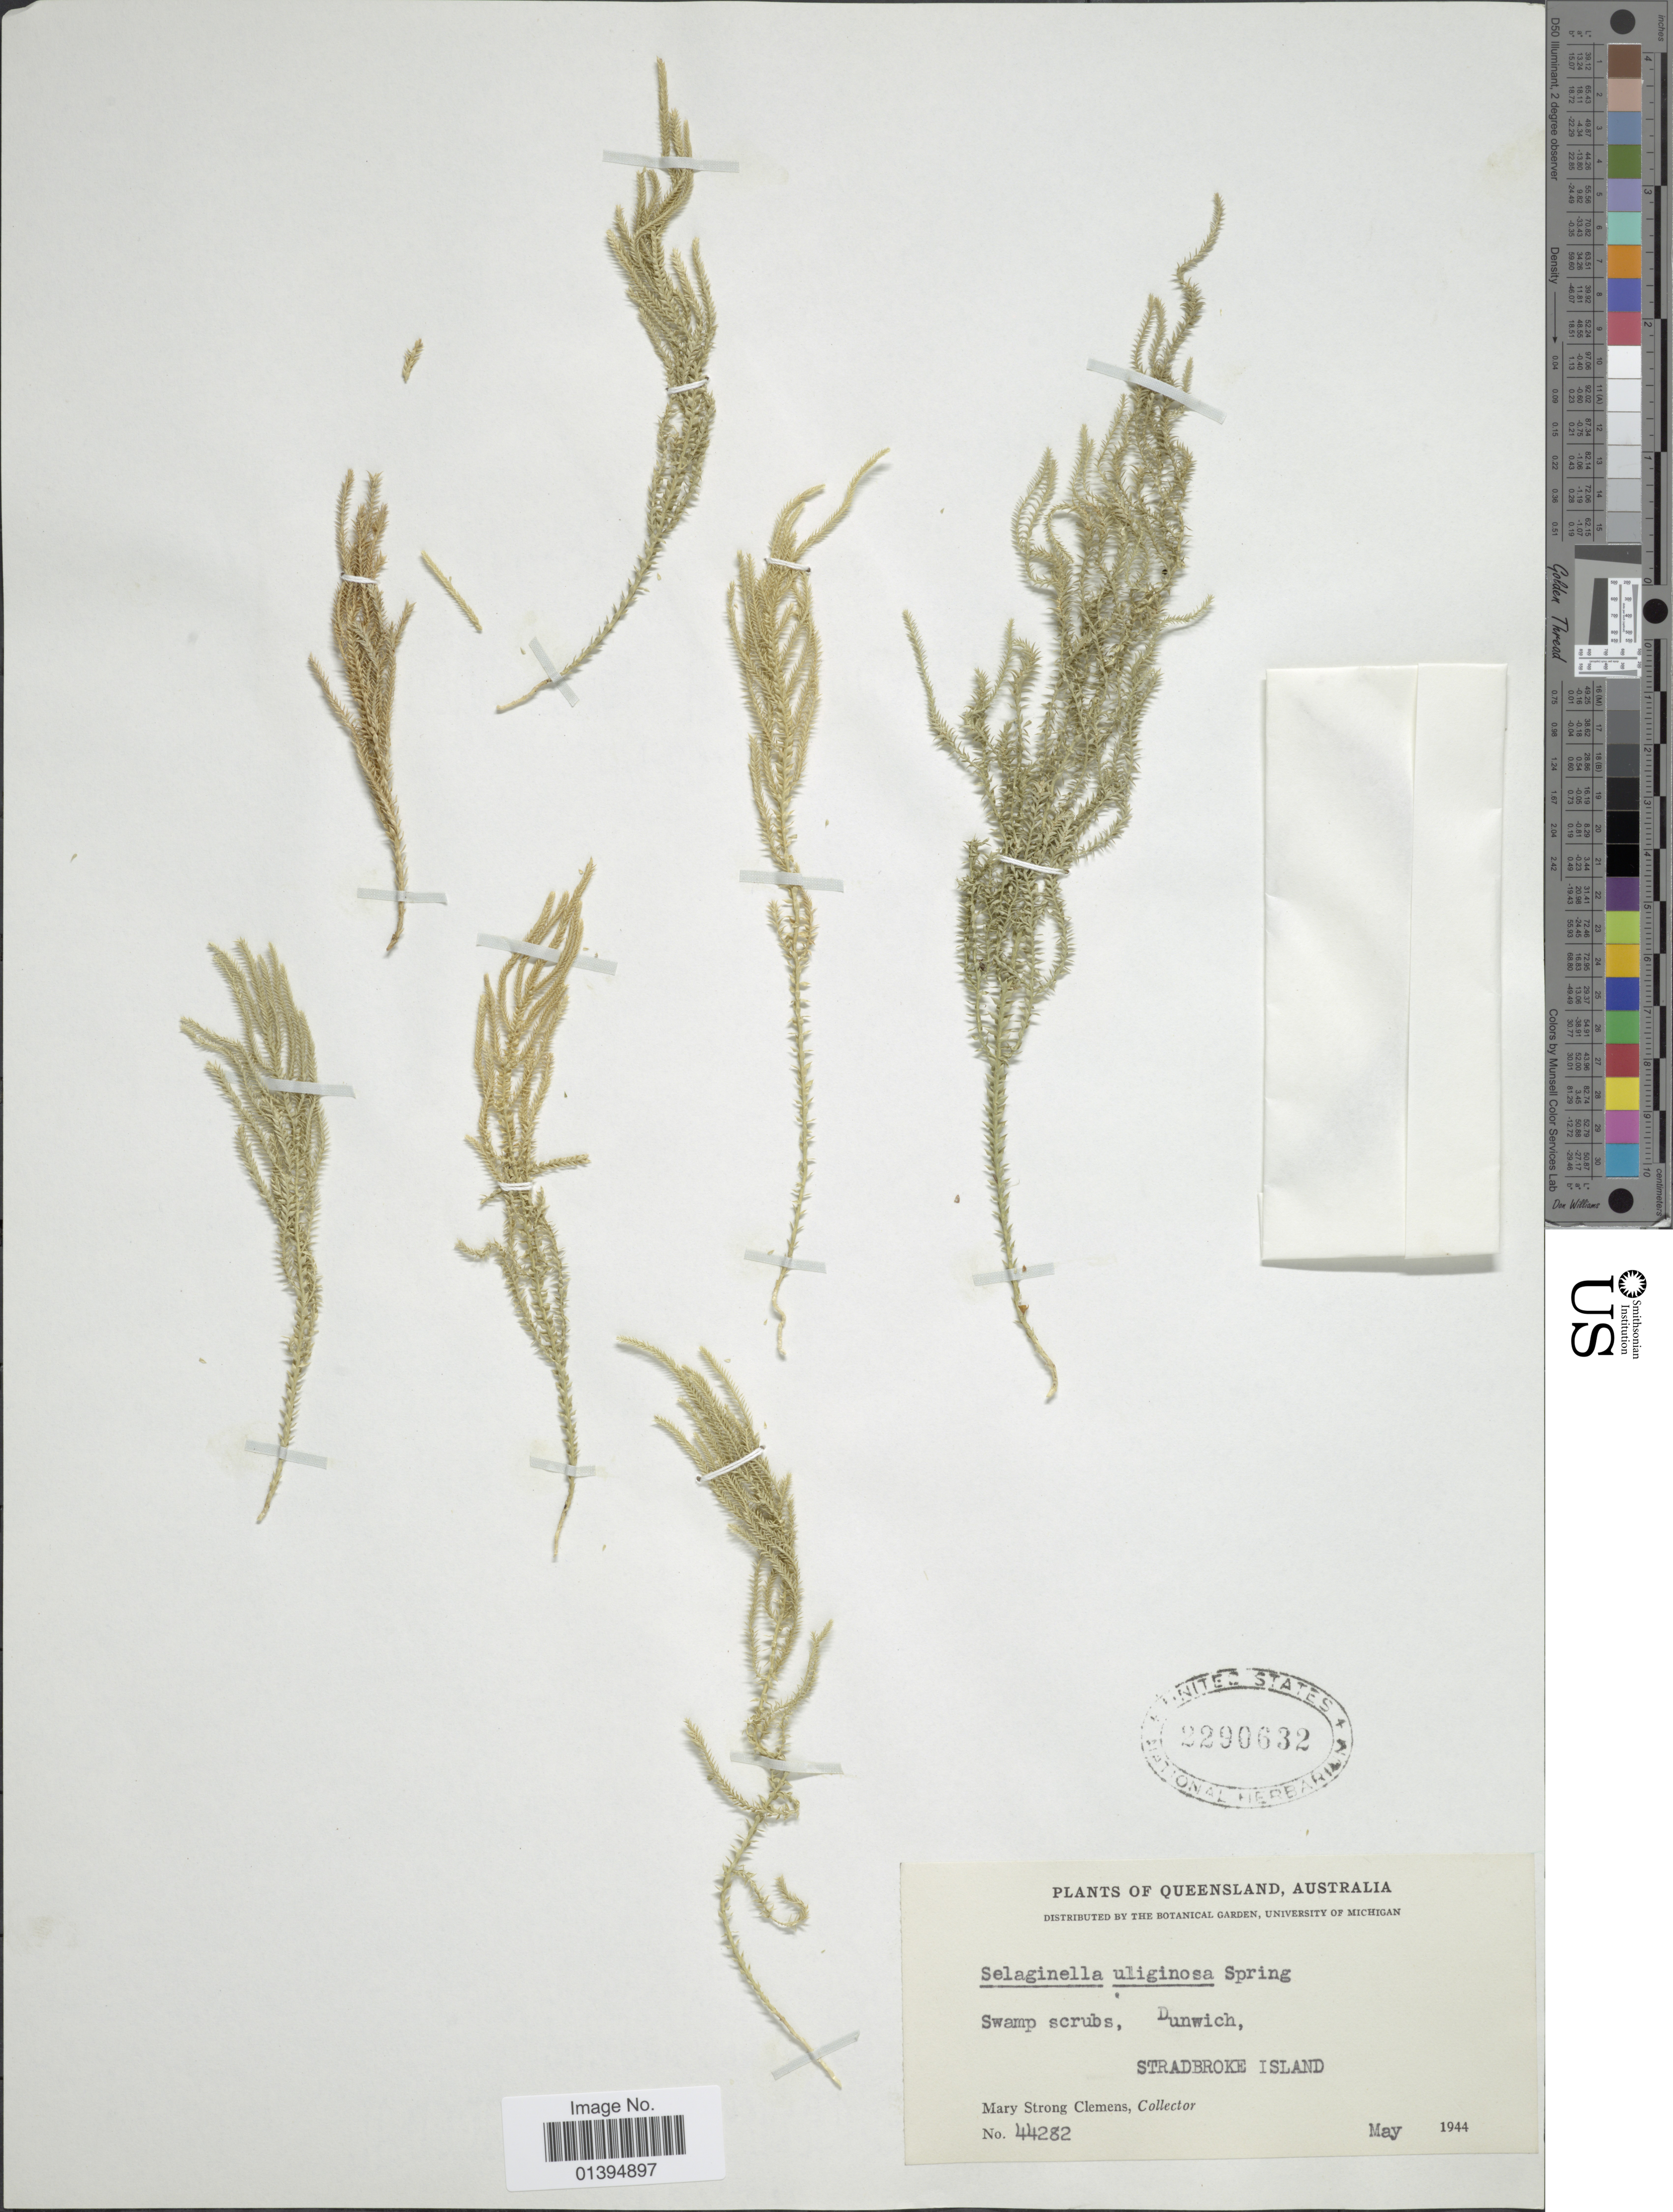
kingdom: Plantae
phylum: Tracheophyta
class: Lycopodiopsida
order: Selaginellales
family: Selaginellaceae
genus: Selaginella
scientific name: Selaginella uliginosa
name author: Spring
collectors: M. S. Clemens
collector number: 44282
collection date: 1944-05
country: Australia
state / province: Queensland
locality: Dunwich, Stradbroke Island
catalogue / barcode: US 2290632